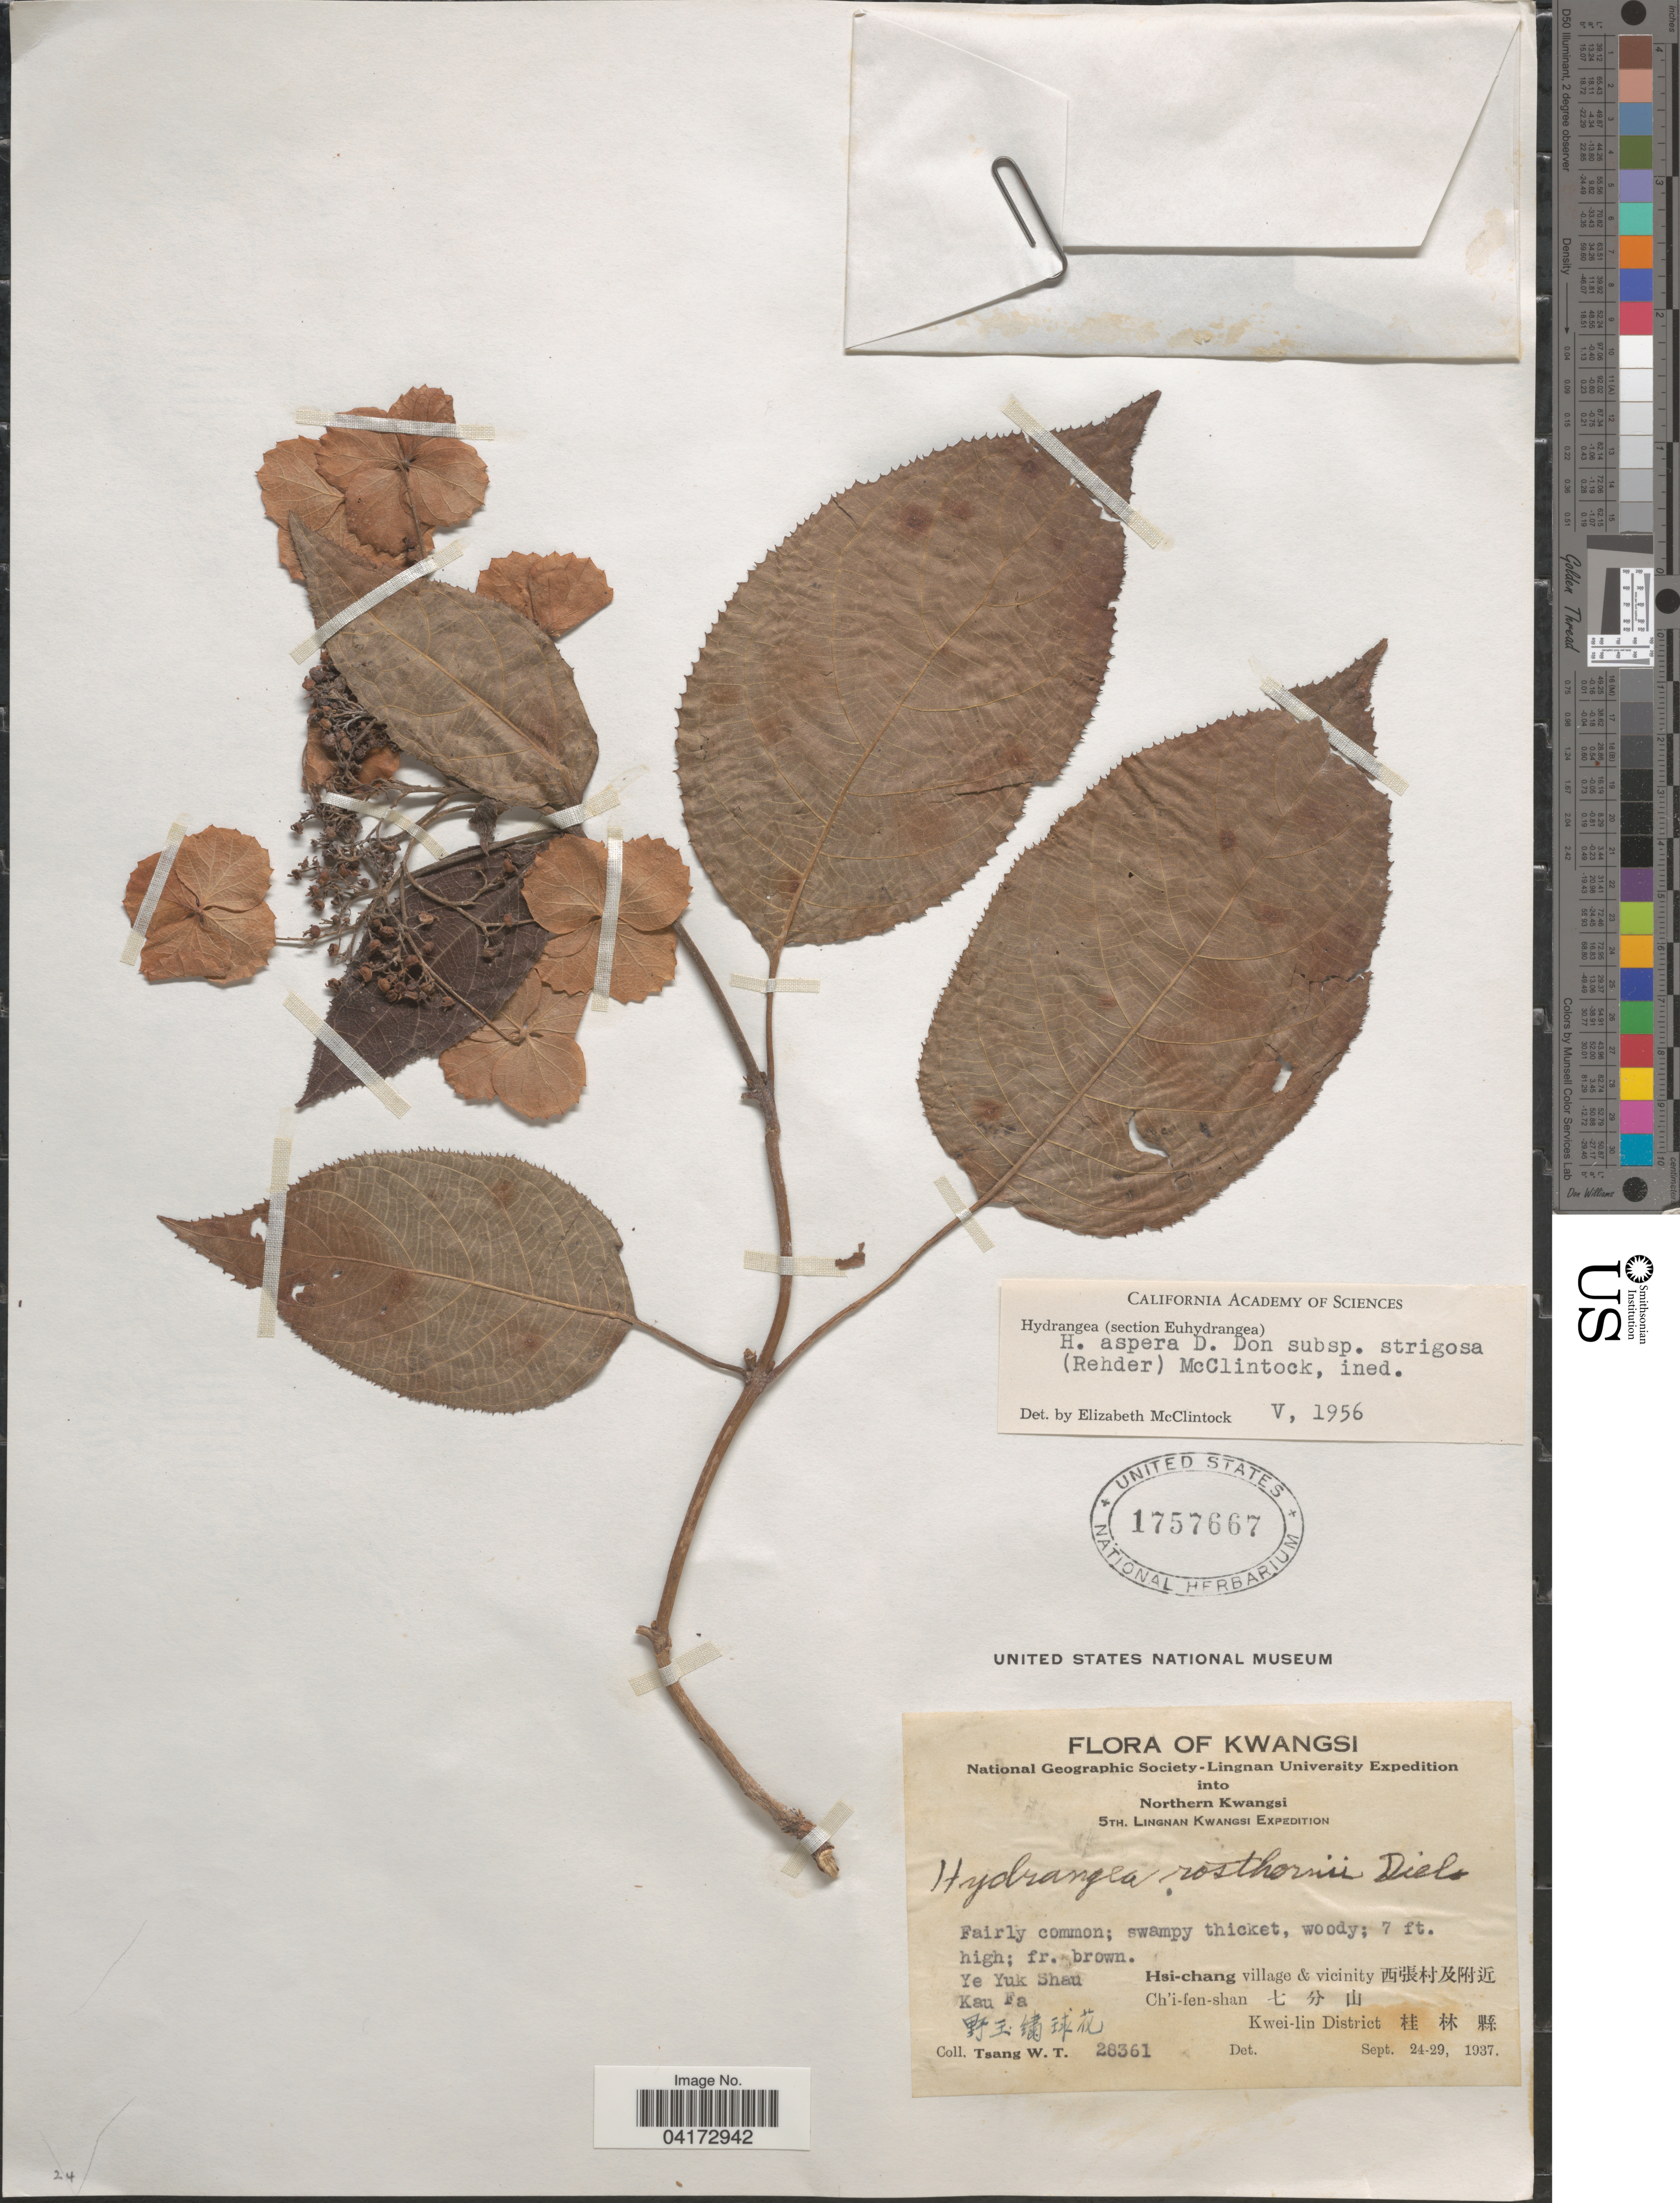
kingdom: Plantae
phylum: Tracheophyta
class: Magnoliopsida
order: Cornales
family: Hydrangeaceae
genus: Hydrangea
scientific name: Hydrangea aspera subsp. strigosa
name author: (Rehder) E. M. McClint.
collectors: W. T. Tsang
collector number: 28361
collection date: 1937-09-24/1937-09-29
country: China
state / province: Guangxi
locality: Kwangsi. National Geographic Society-Lingnan University E[Foreign script]pedition into Northern Kwangsi. 5th. Lingnan Kwangsi E[Foreign script]pedition. Ye Yuk Shan Kau Fa [Foreign script]. Hsi-chan village & vicinity [Foreign script] Ch'i-fen-shan [Foreign script]. Kwei-lin District [Foreign script].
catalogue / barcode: US 1757667